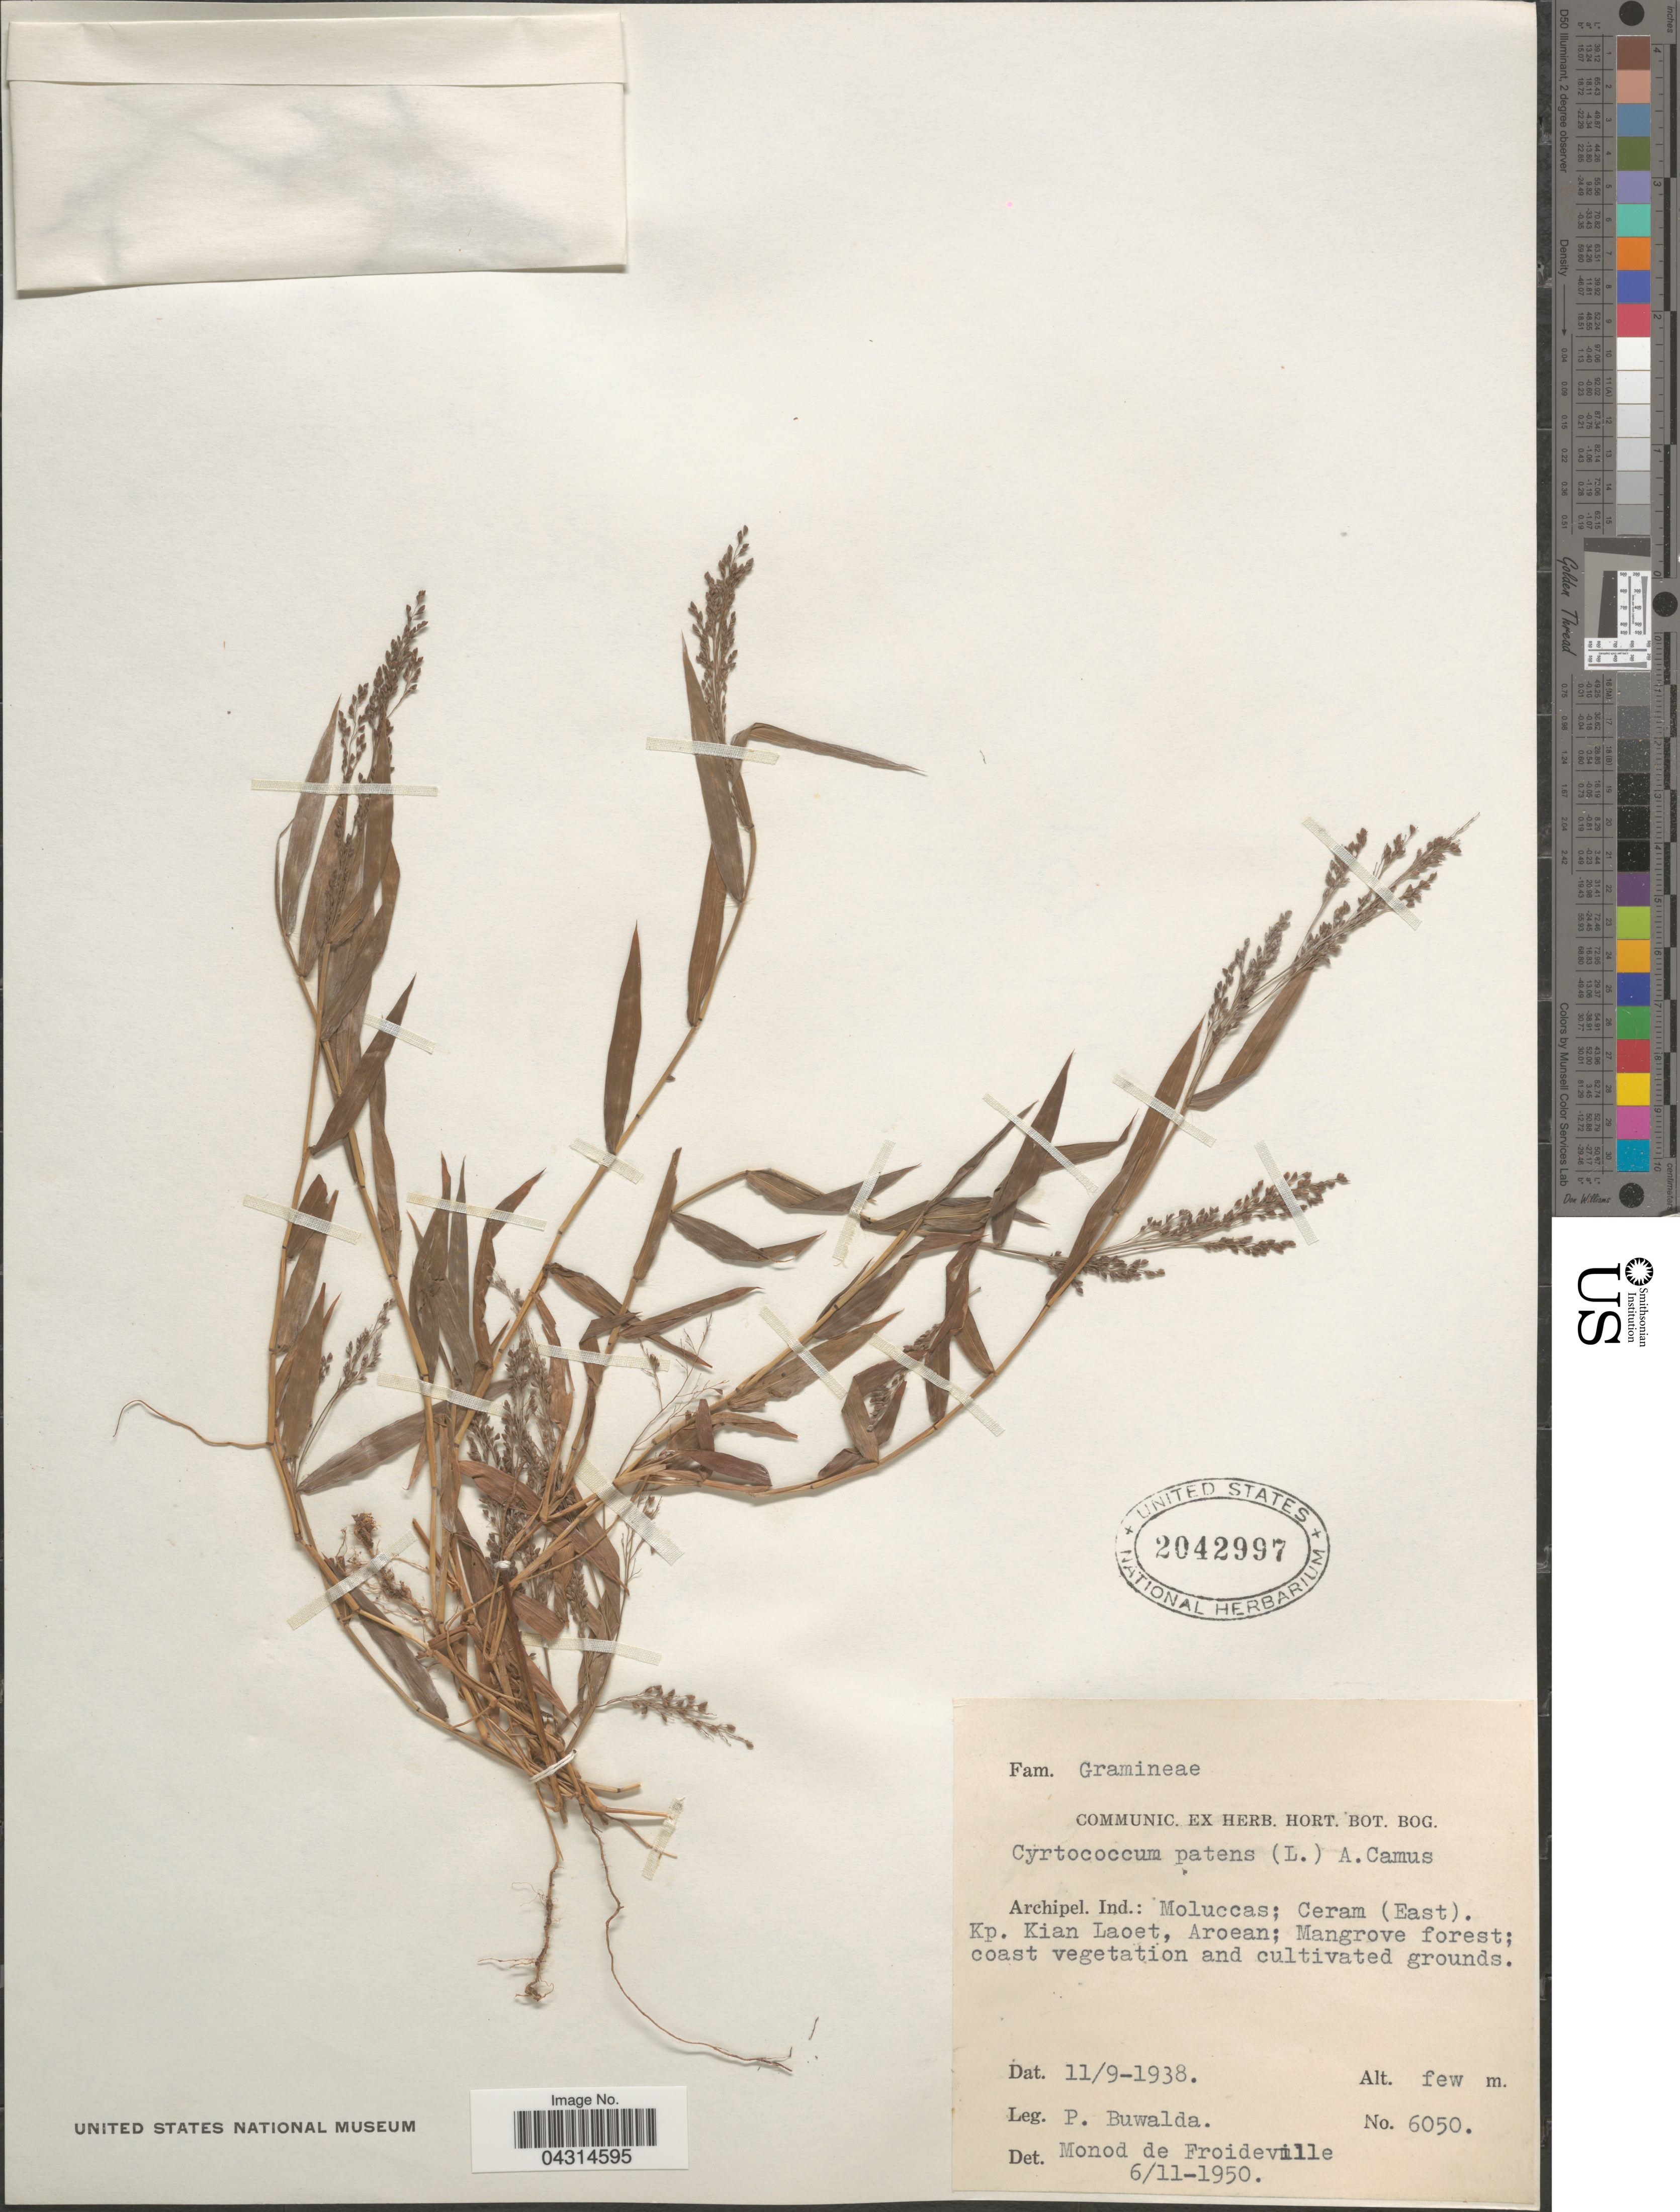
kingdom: Plantae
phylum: Tracheophyta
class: Liliopsida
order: Poales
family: Poaceae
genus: Cyrtococcum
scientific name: Cyrtococcum sp.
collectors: P. Buwalda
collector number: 6050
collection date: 1938-09-11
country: Indonesia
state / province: Maluku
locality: Archipel. Ind.: Moluccas; Ceram (East). Kp. Kian Laoet, Aroean; Mangrove forest; coast vegetation and cultivated grounds.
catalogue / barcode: US 2042997